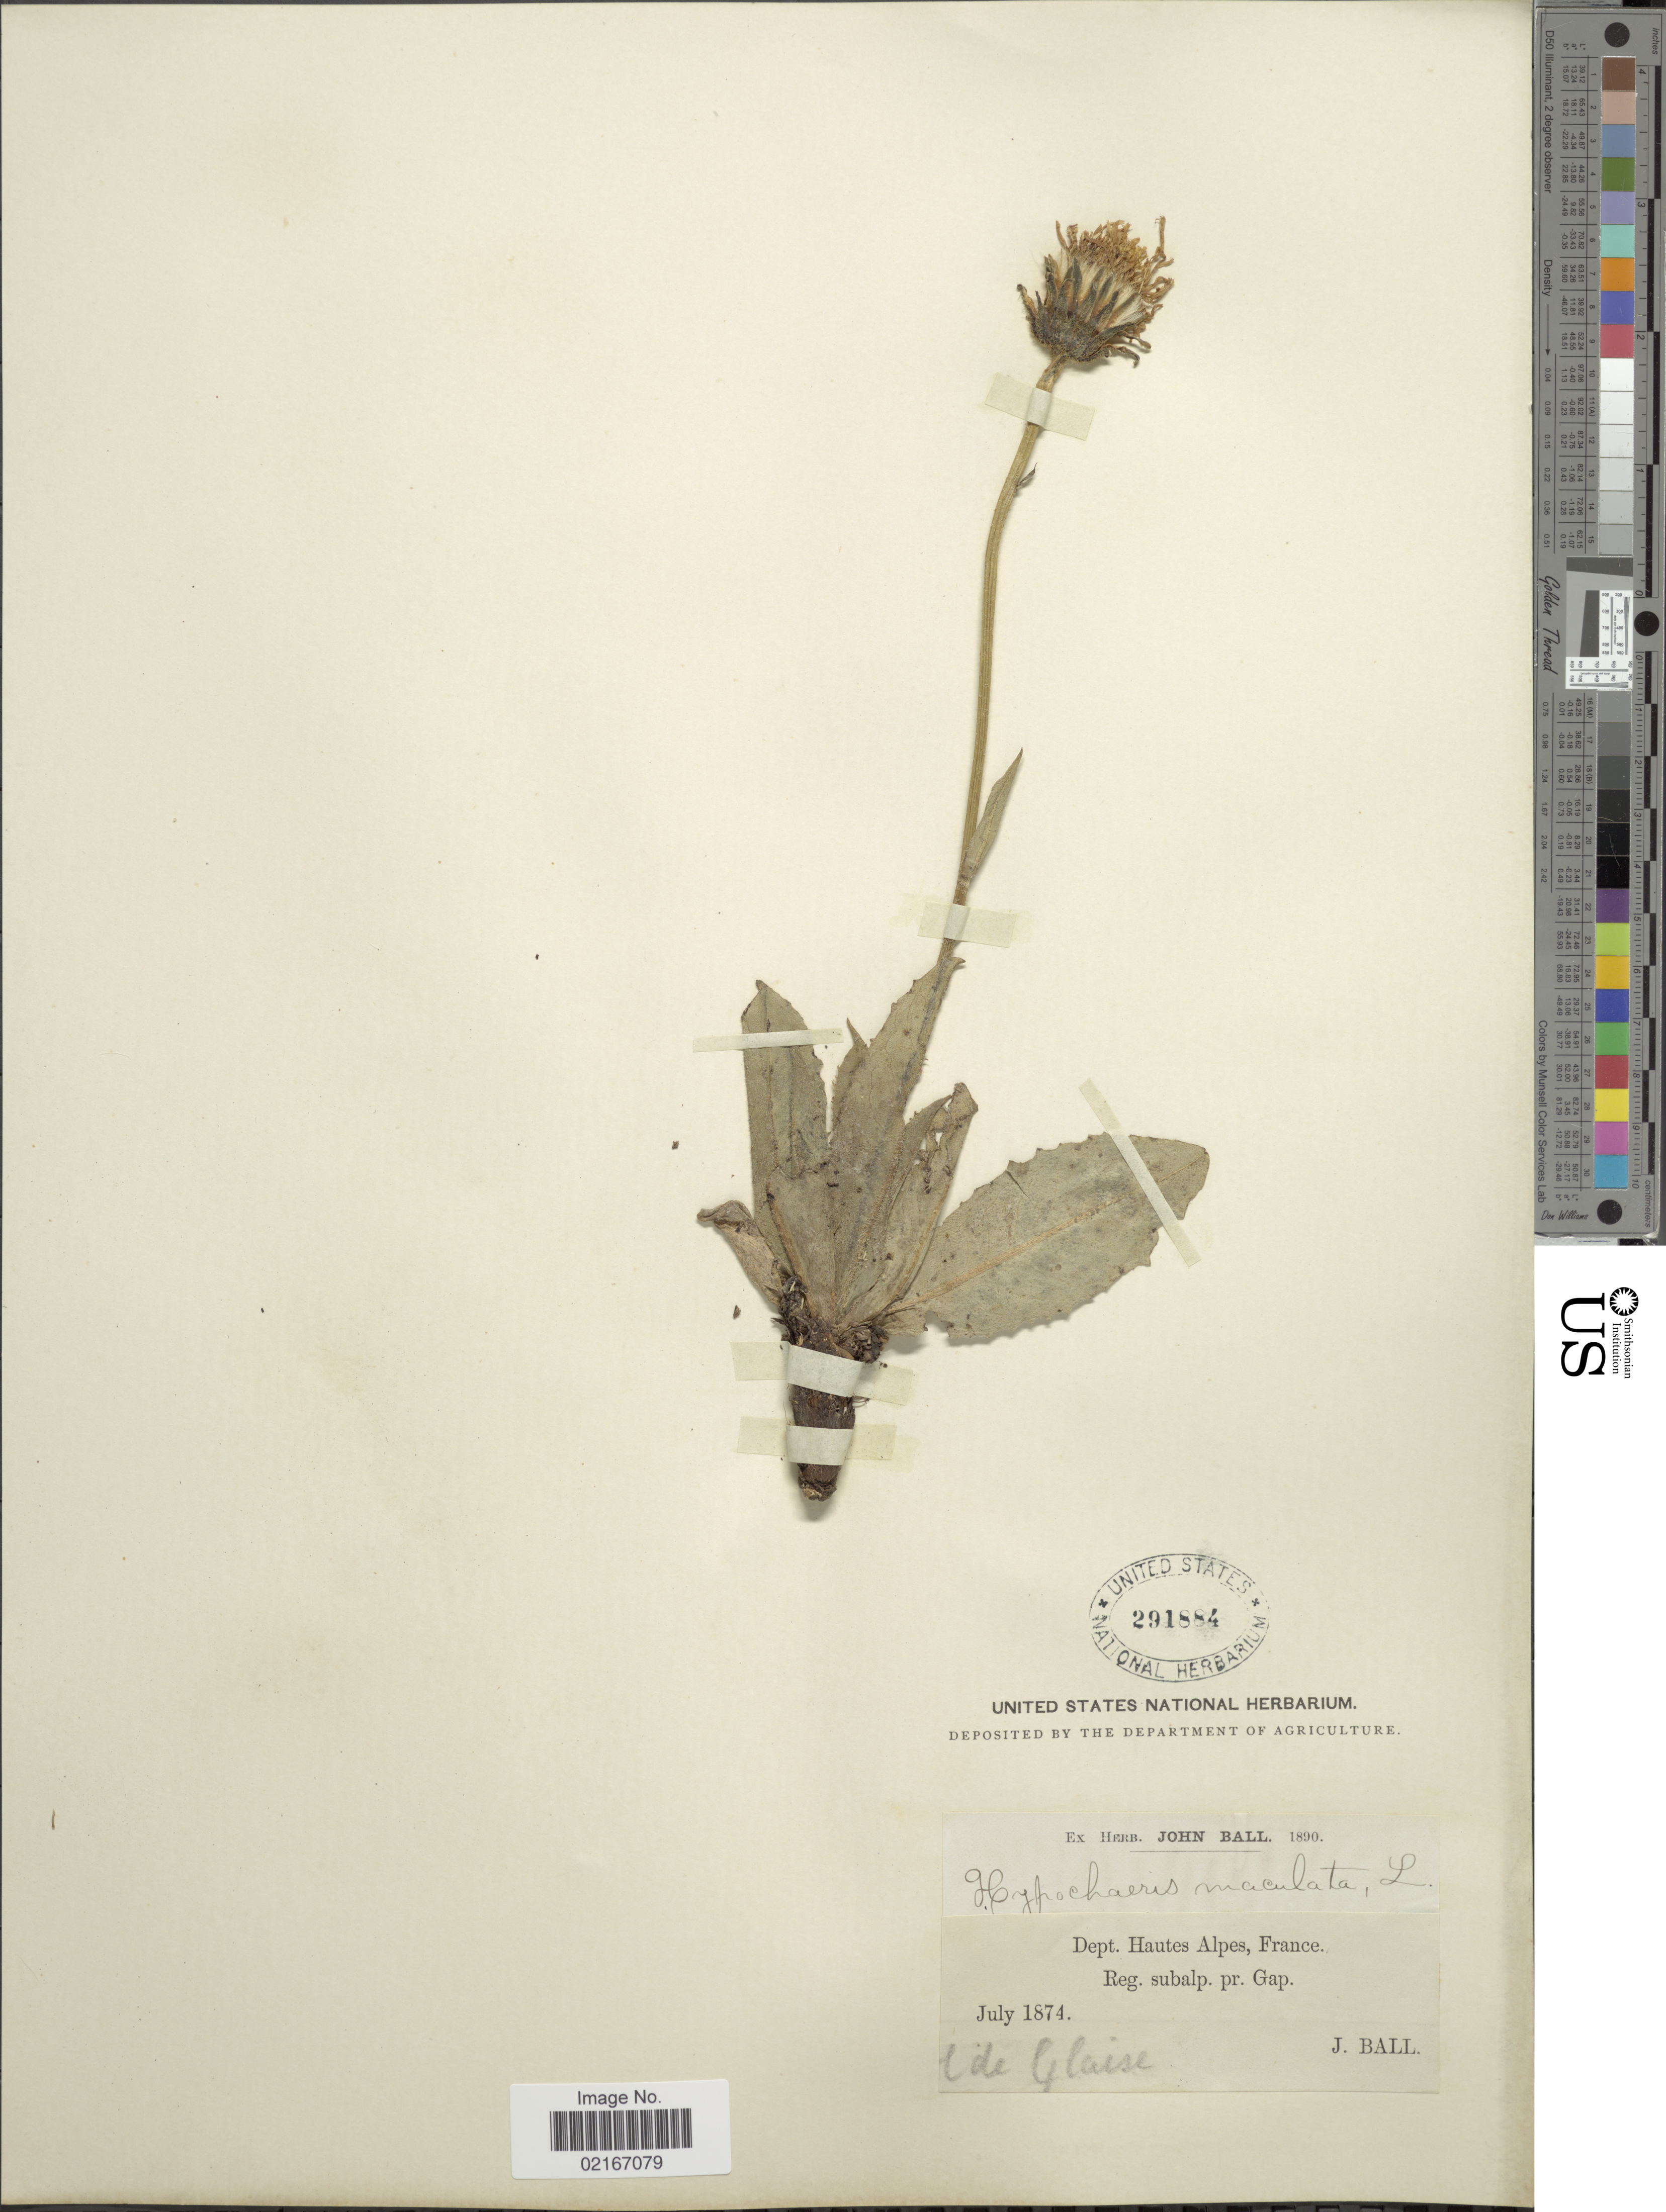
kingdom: Plantae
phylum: Tracheophyta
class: Magnoliopsida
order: Asterales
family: Asteraceae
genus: Hypochaeris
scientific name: Hypochaeris maculata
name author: L.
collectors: J. Ball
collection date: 1874-07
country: France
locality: Dept. Hautes Alpes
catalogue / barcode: US 291884